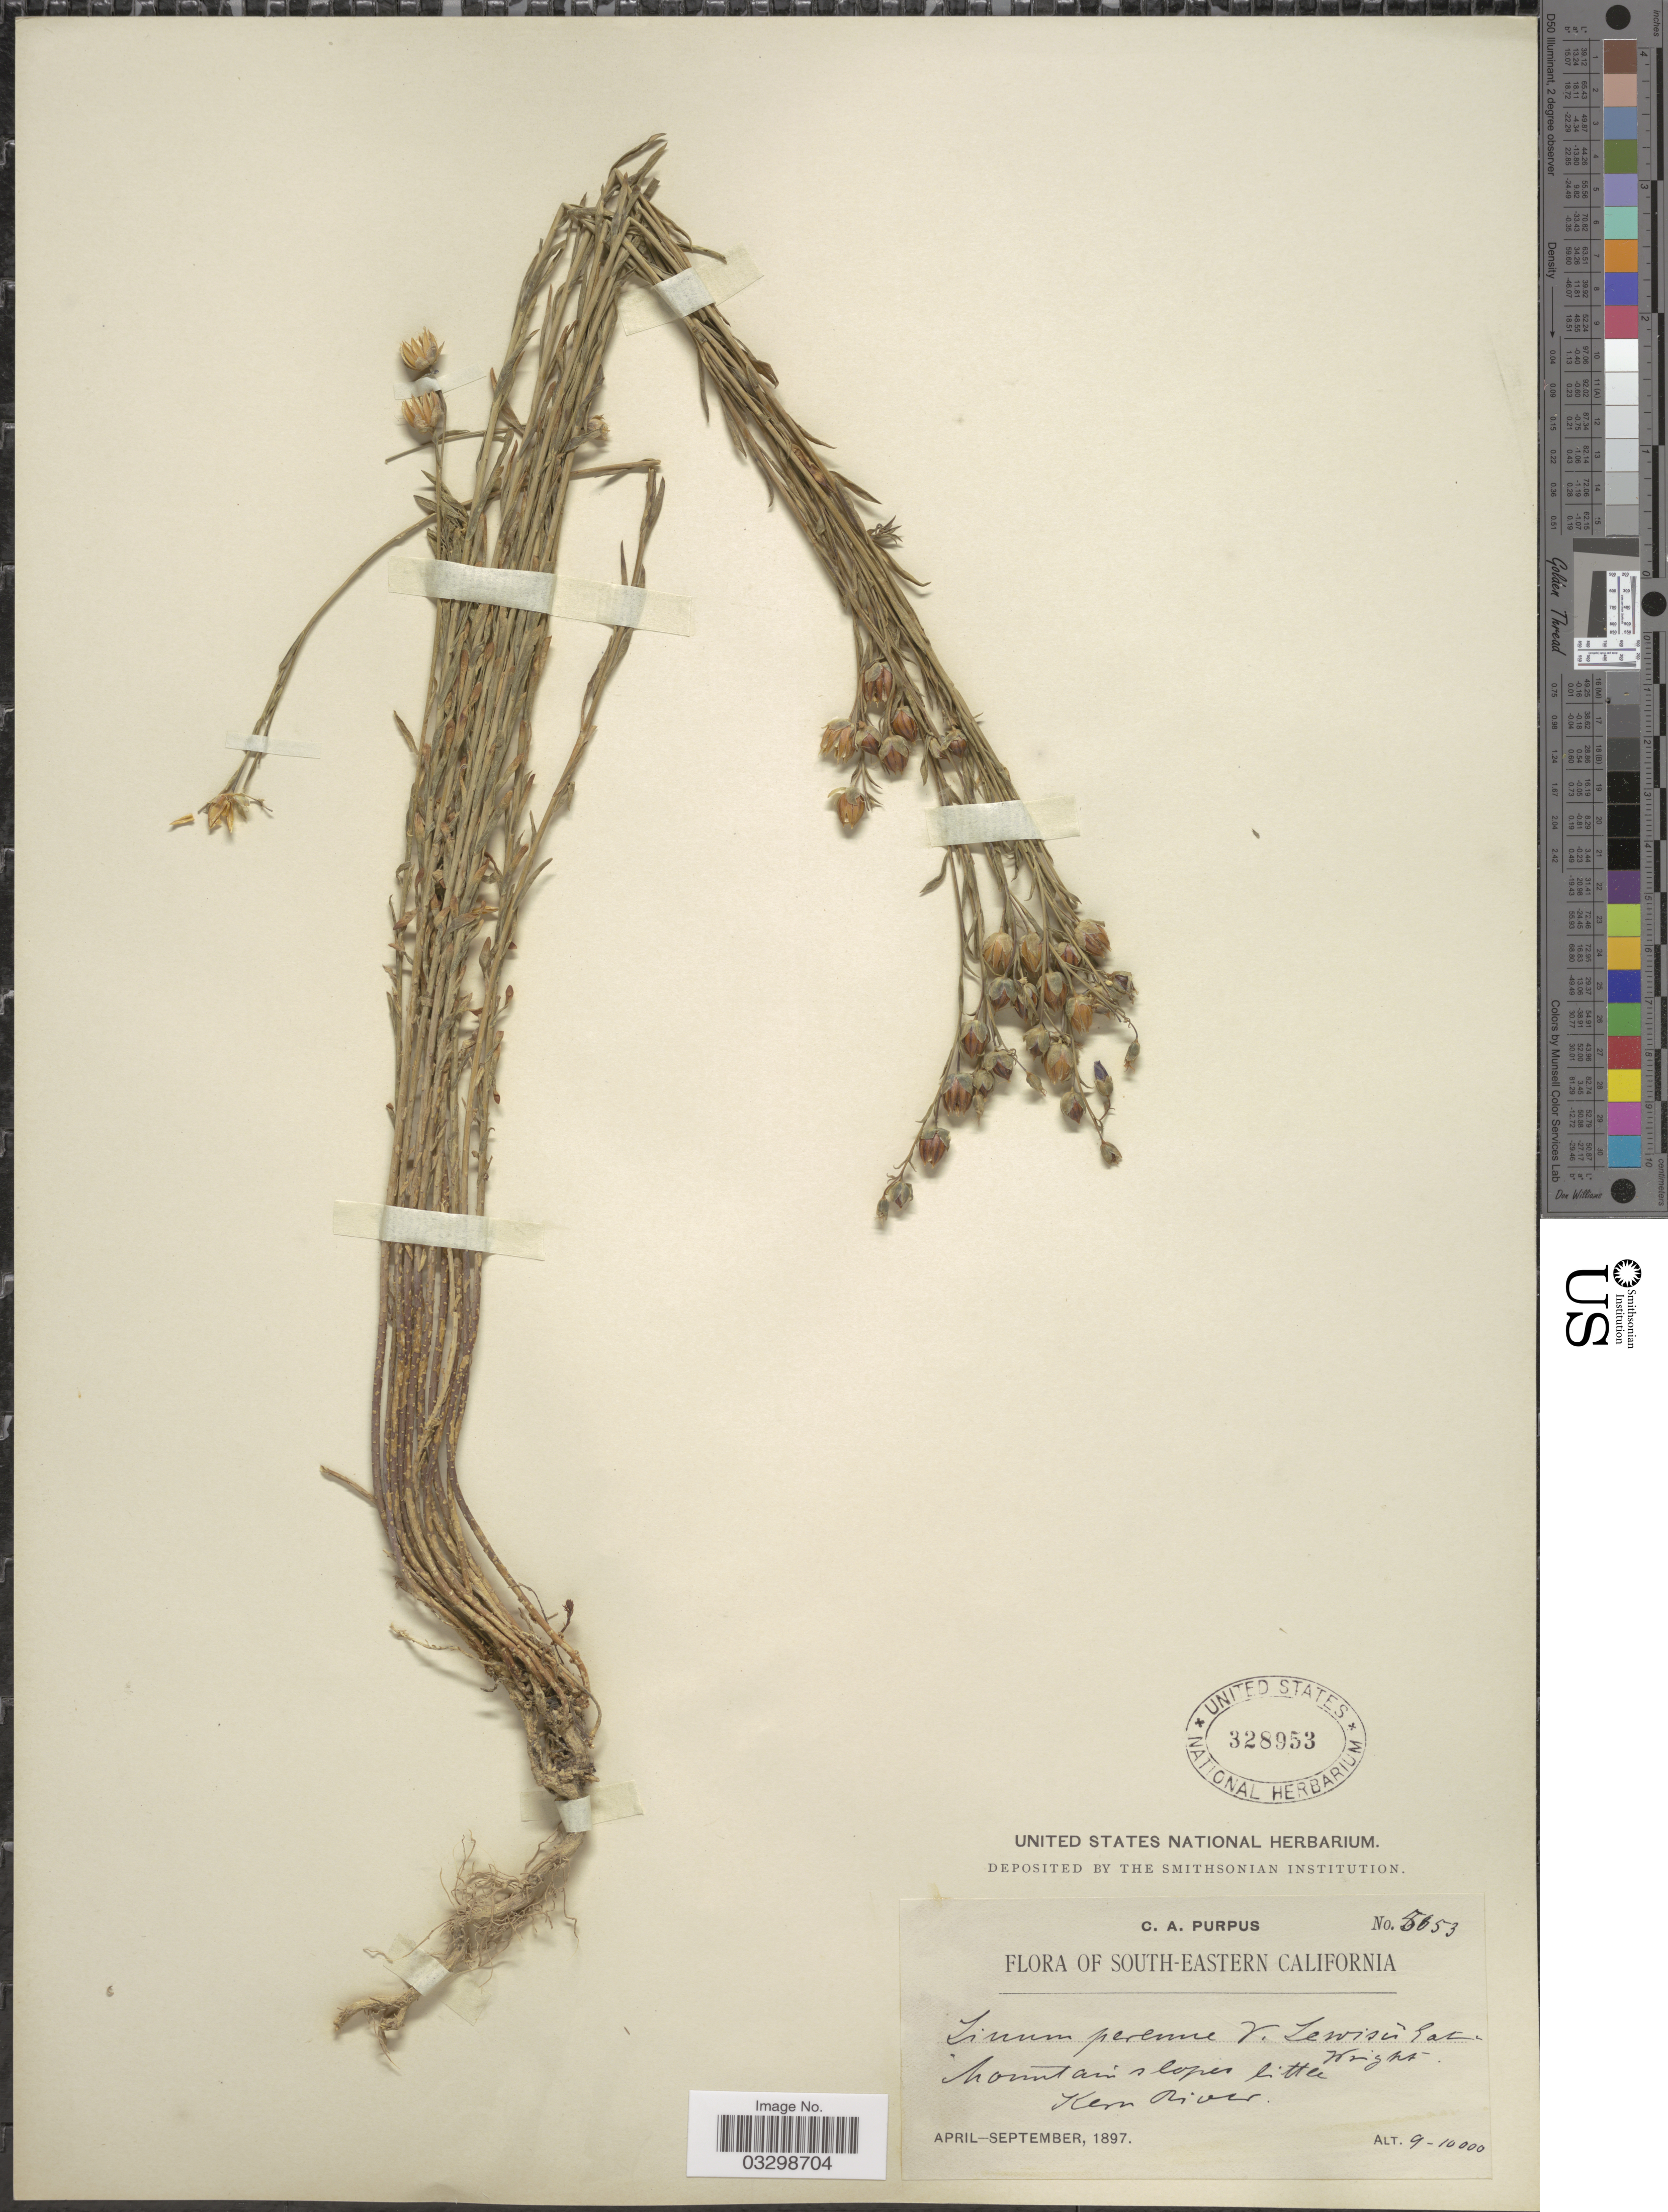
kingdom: Plantae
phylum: Tracheophyta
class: Magnoliopsida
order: Malpighiales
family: Linaceae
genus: Linum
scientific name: Linum lewisii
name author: Pursh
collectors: C. A. Purpus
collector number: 5653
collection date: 1897-04/1897-09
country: United States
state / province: California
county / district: Kern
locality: South-Eastern California. Mountain slopes little Kern River.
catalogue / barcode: US 328953